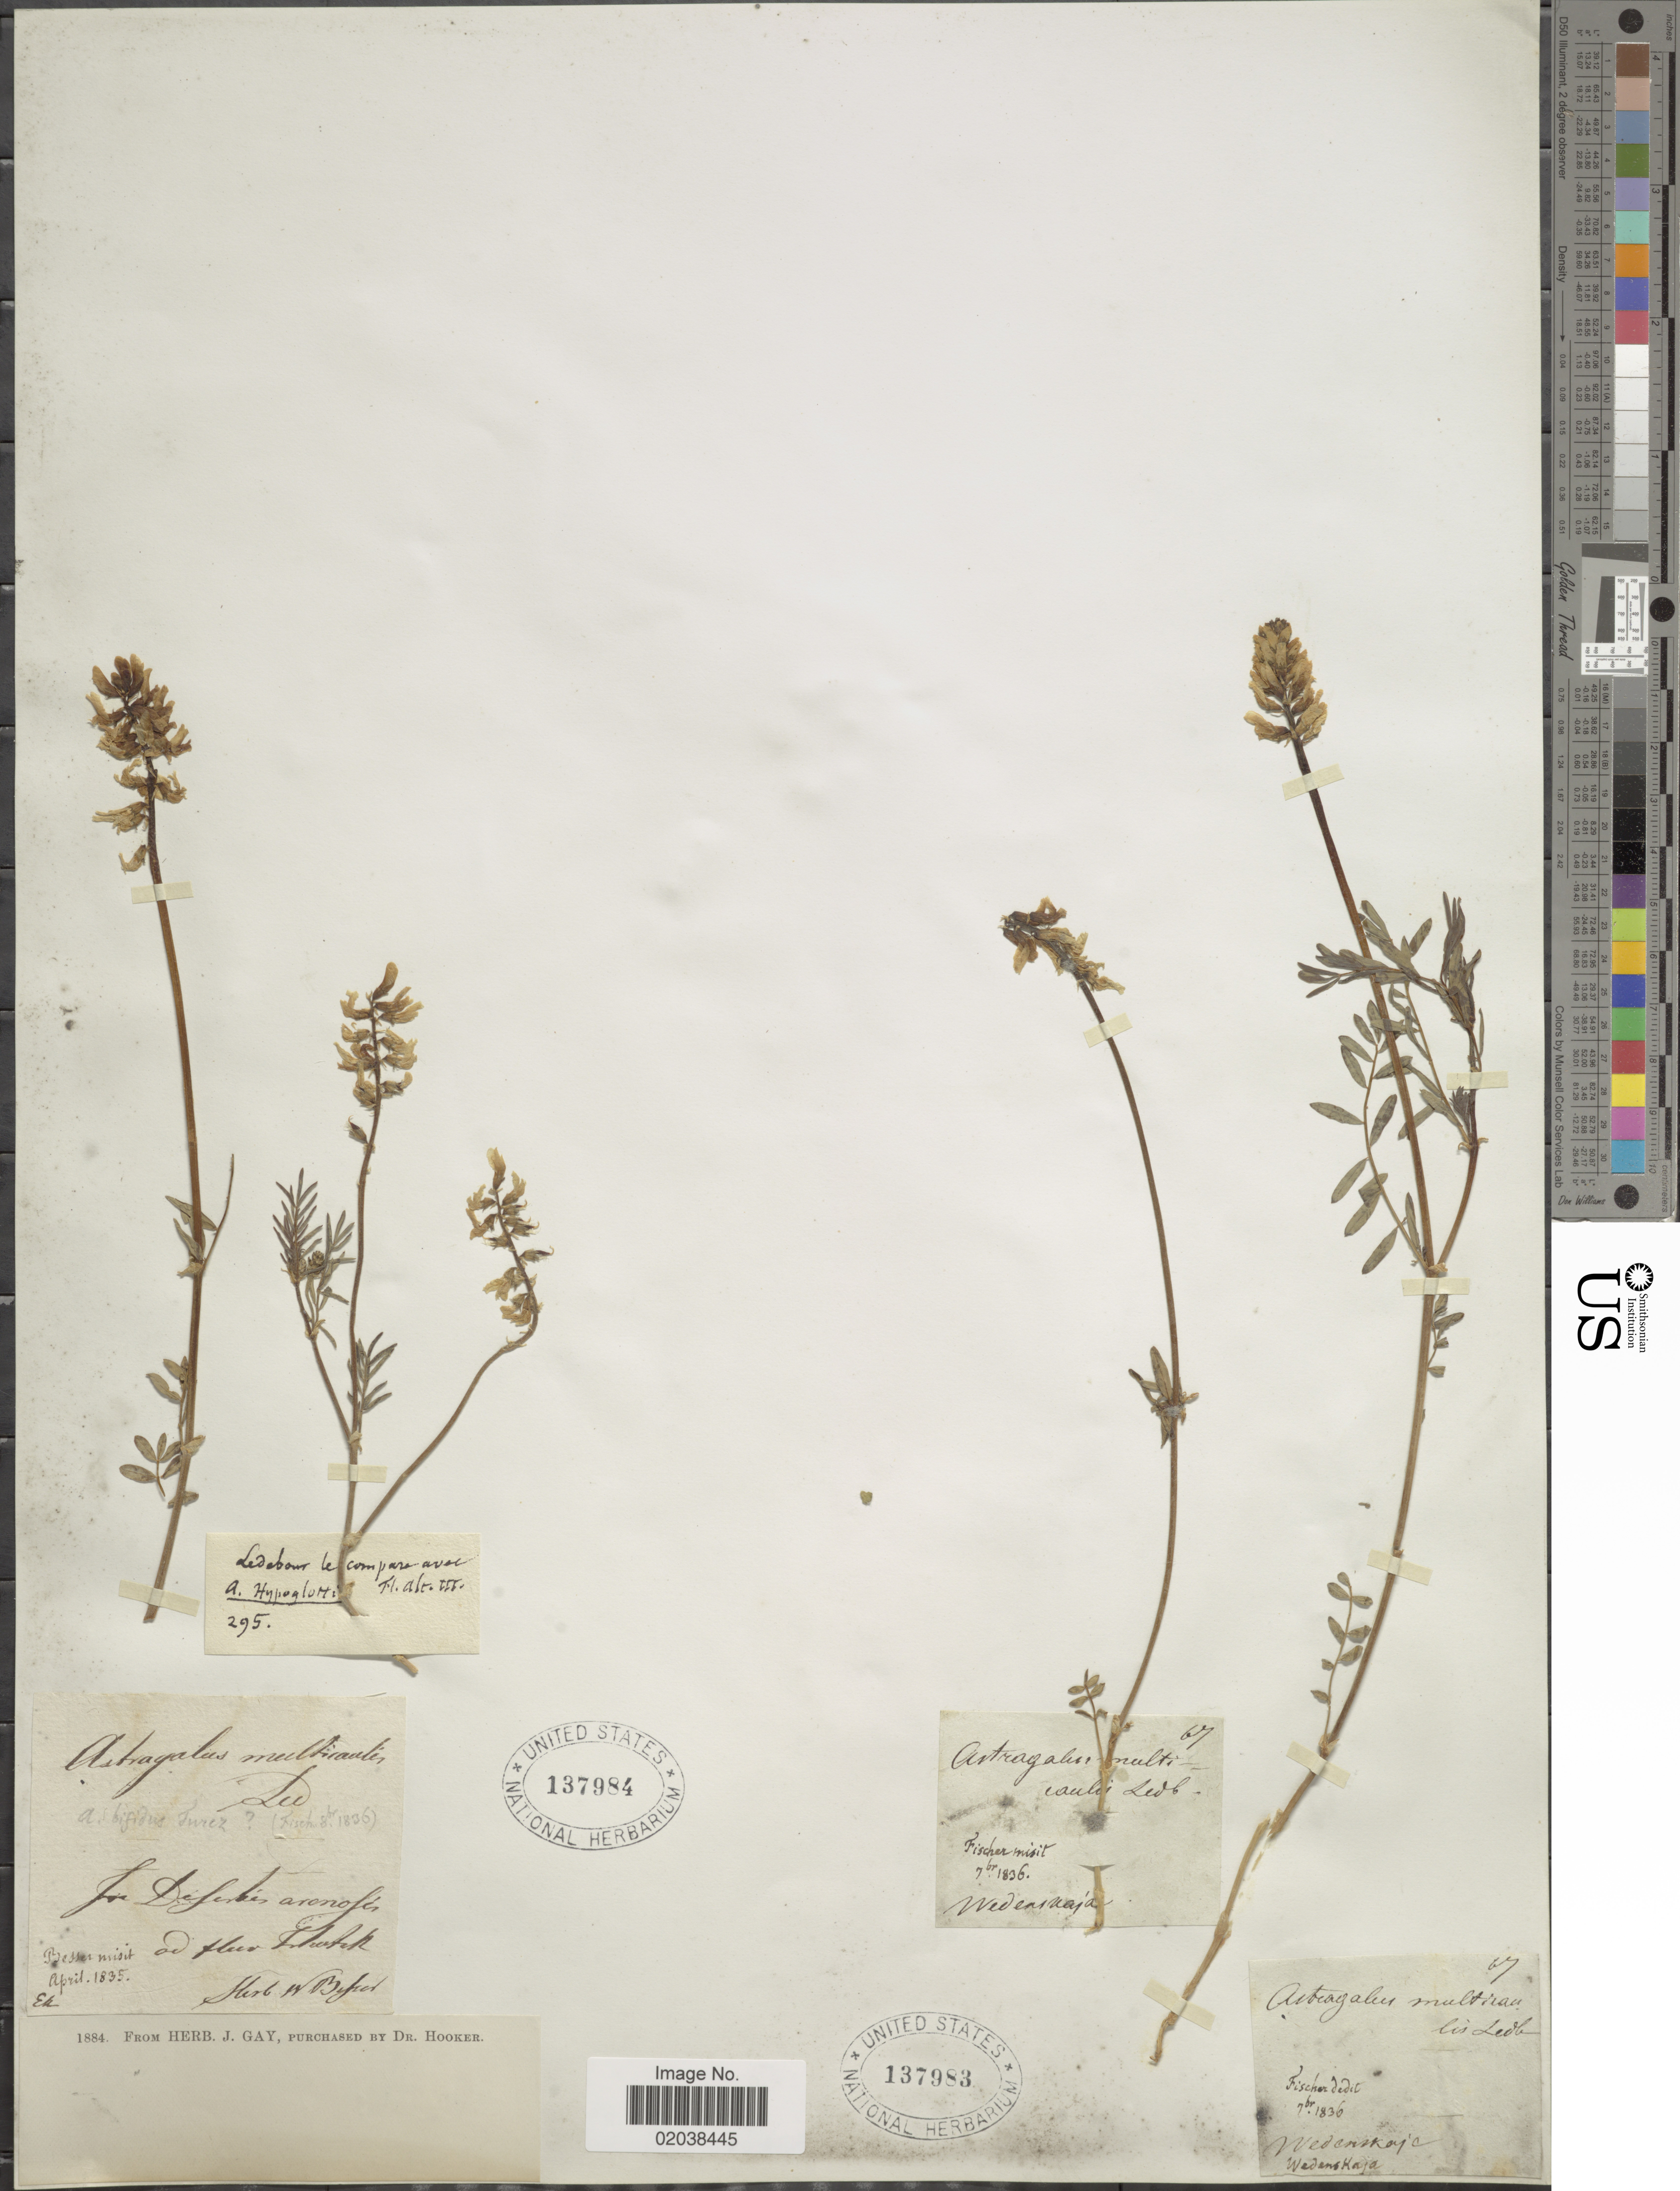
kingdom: Plantae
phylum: Tracheophyta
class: Magnoliopsida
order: Fabales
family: Fabaceae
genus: Astragalus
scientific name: Astragalus multicaulis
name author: Ledeb.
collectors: -- Fischer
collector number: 67*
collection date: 1836-07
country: Russian Federation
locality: Wedenskaja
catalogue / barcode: US 137983-2